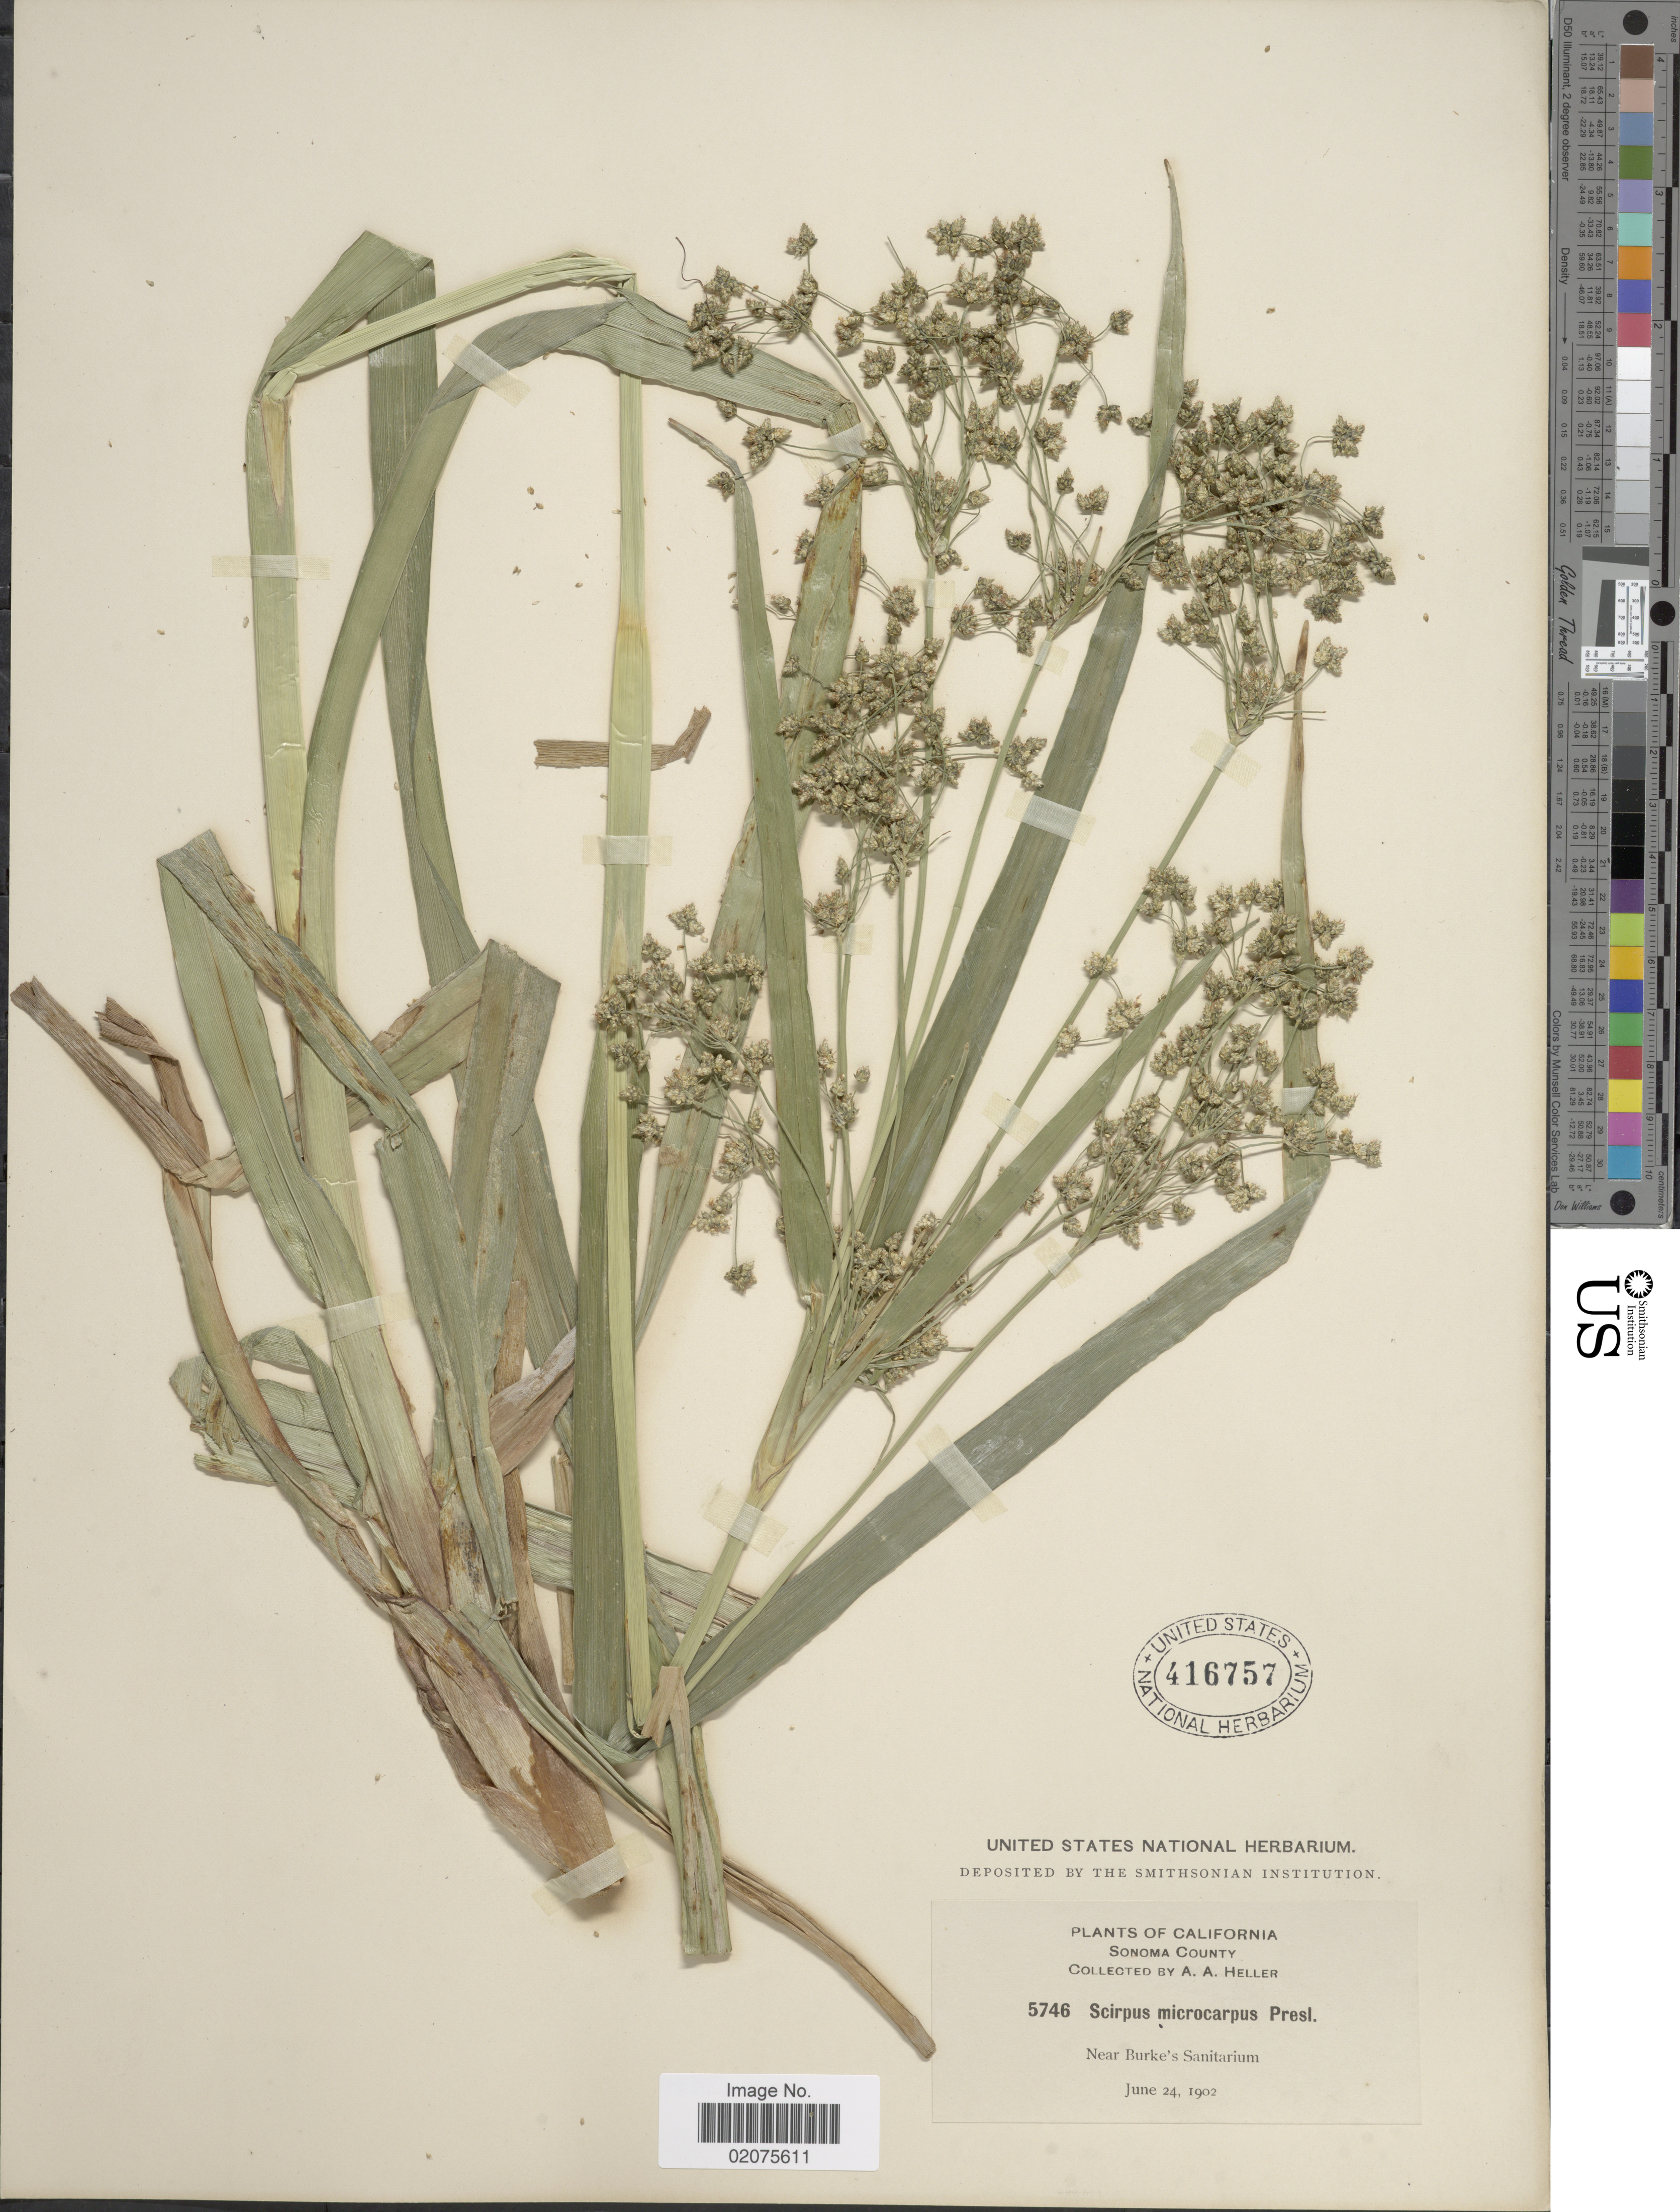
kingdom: Plantae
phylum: Tracheophyta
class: Liliopsida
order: Poales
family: Cyperaceae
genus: Scirpus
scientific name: Scirpus microcarpus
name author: J. Presl & C. Presl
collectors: A. A. Heller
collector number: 5746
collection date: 1902-06-24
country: United States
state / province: California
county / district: Sonoma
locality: Sonoma County. Near Burke's Sanitarium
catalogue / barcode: US 416757